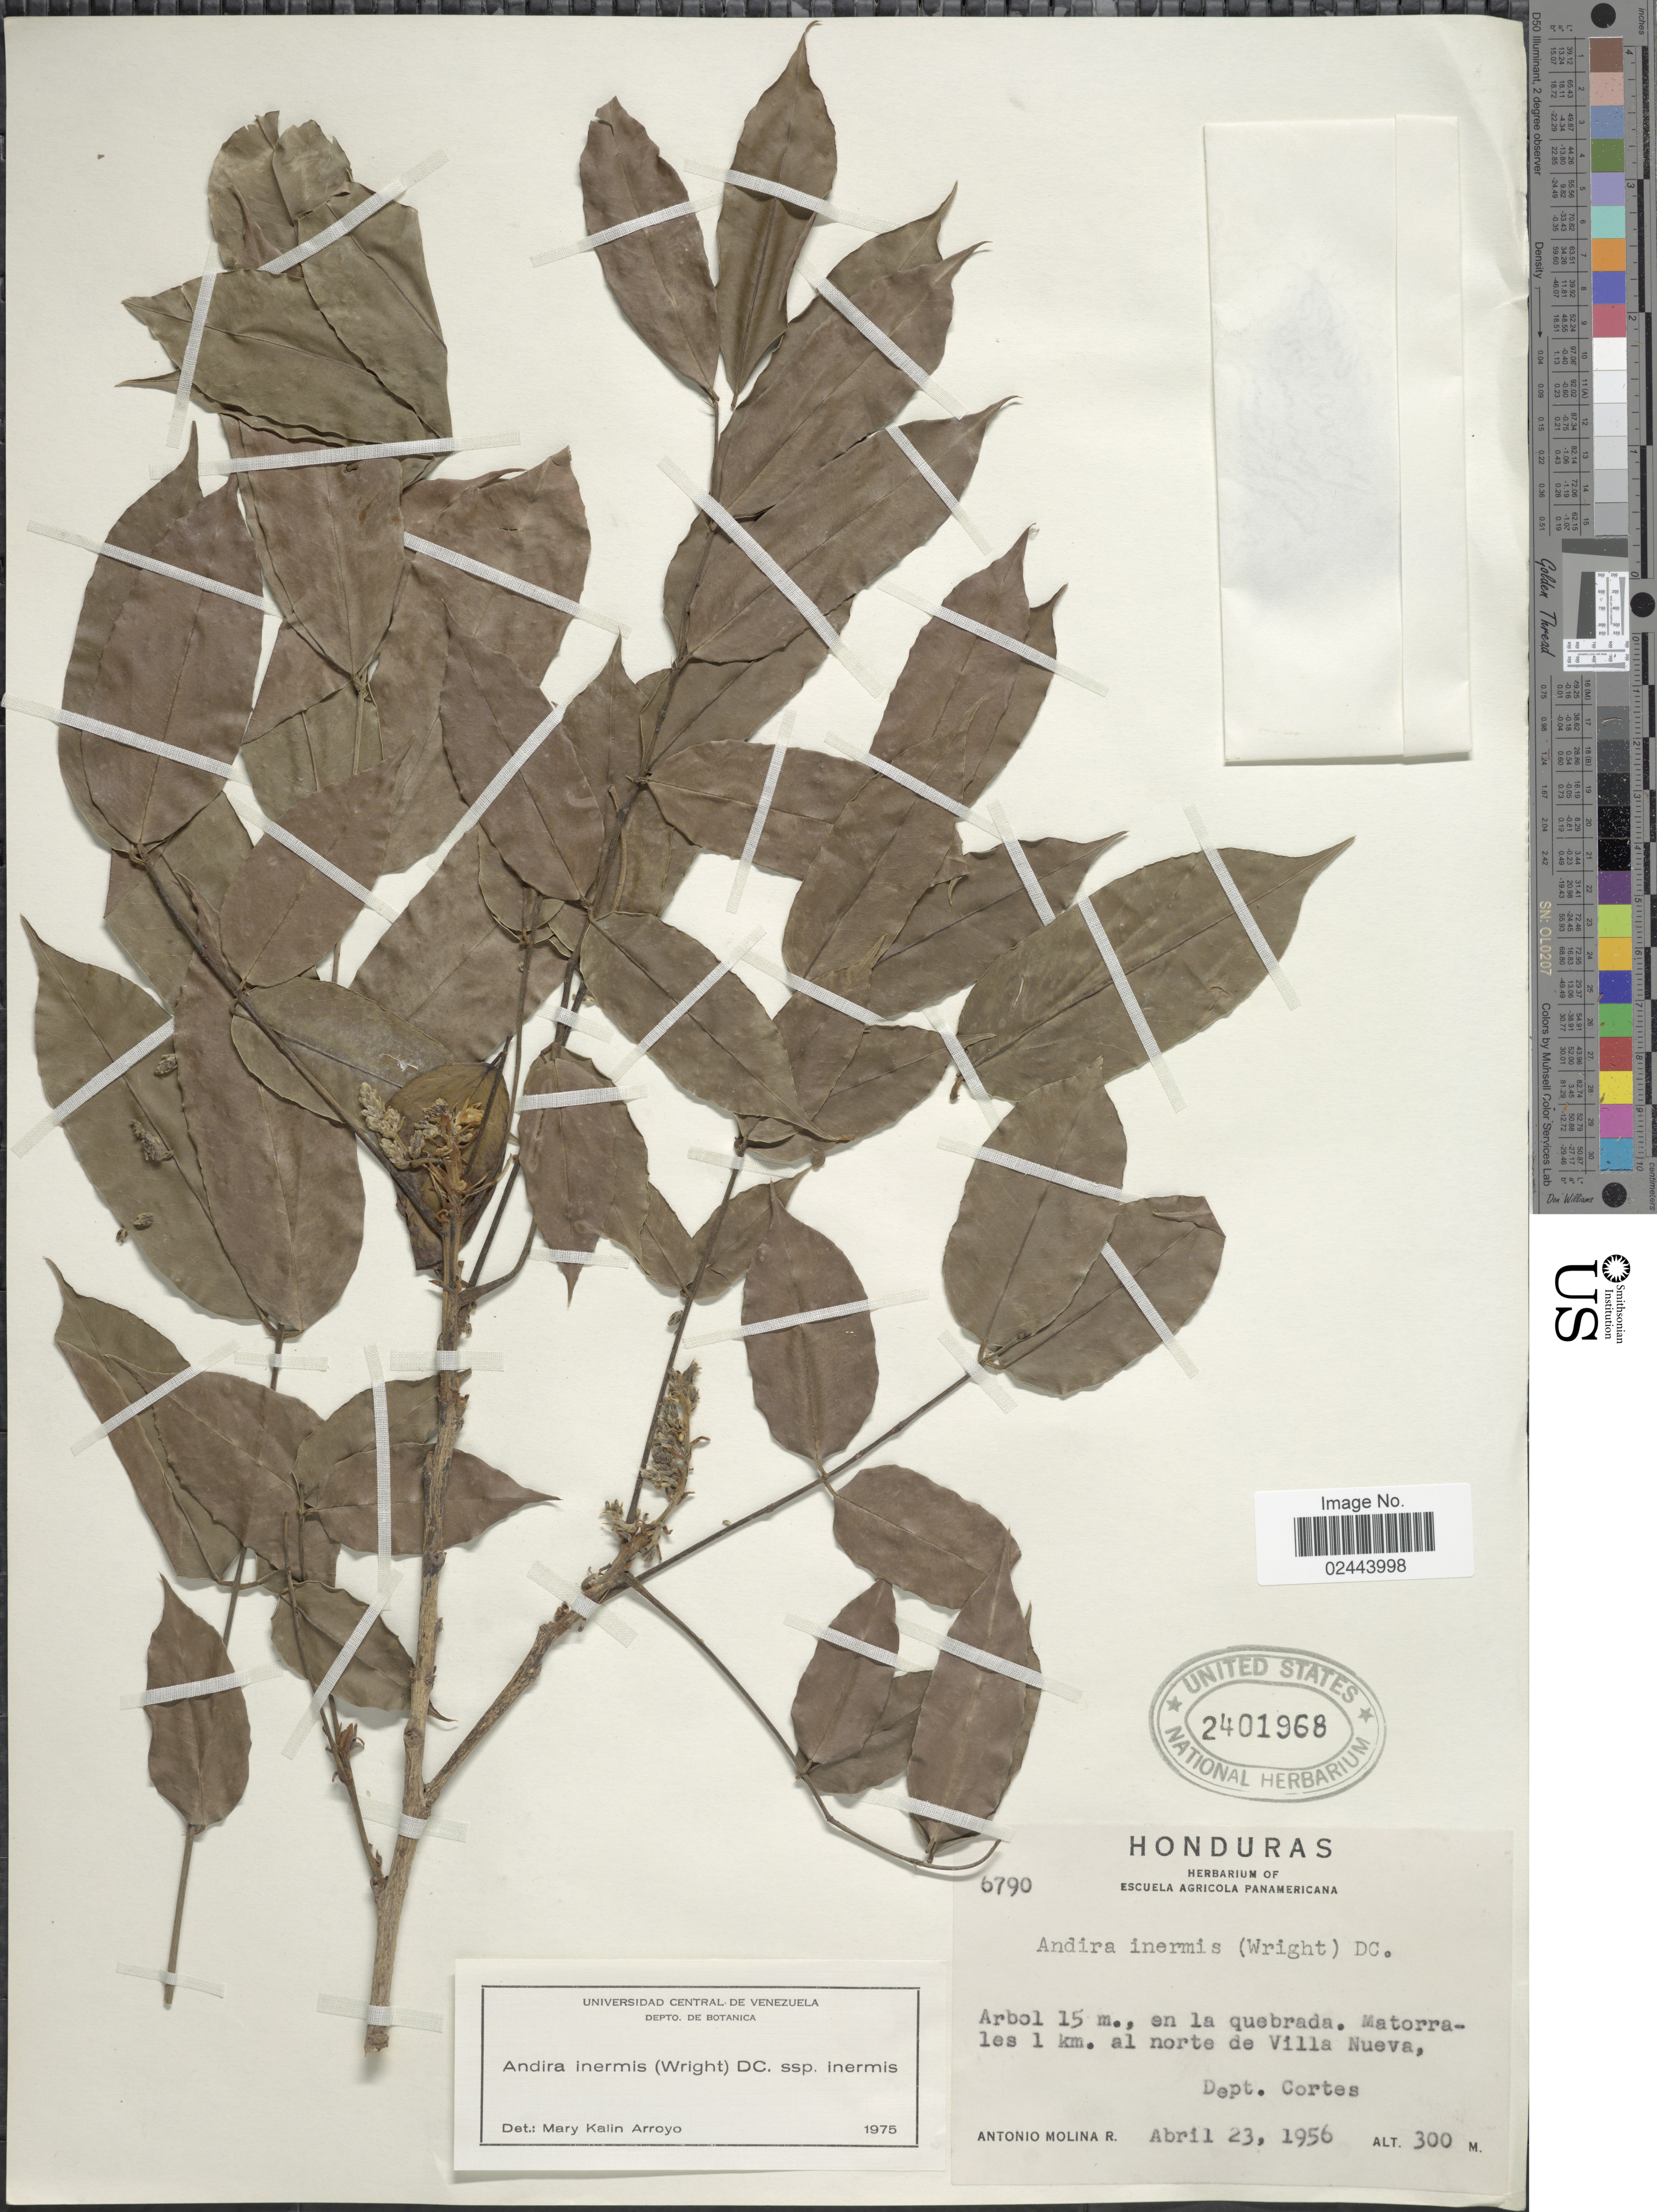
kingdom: Plantae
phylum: Tracheophyta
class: Magnoliopsida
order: Fabales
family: Fabaceae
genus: Andira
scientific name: Andira inermis subsp. inermis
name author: (W. Wright) Kunth ex DC.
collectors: A. Molina R.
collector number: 6790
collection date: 1956-04-23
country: Honduras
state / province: Cortés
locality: Matorrales 1 km al norte de Villa Nueva, Dept. Cortes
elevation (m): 300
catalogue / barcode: US 2401968